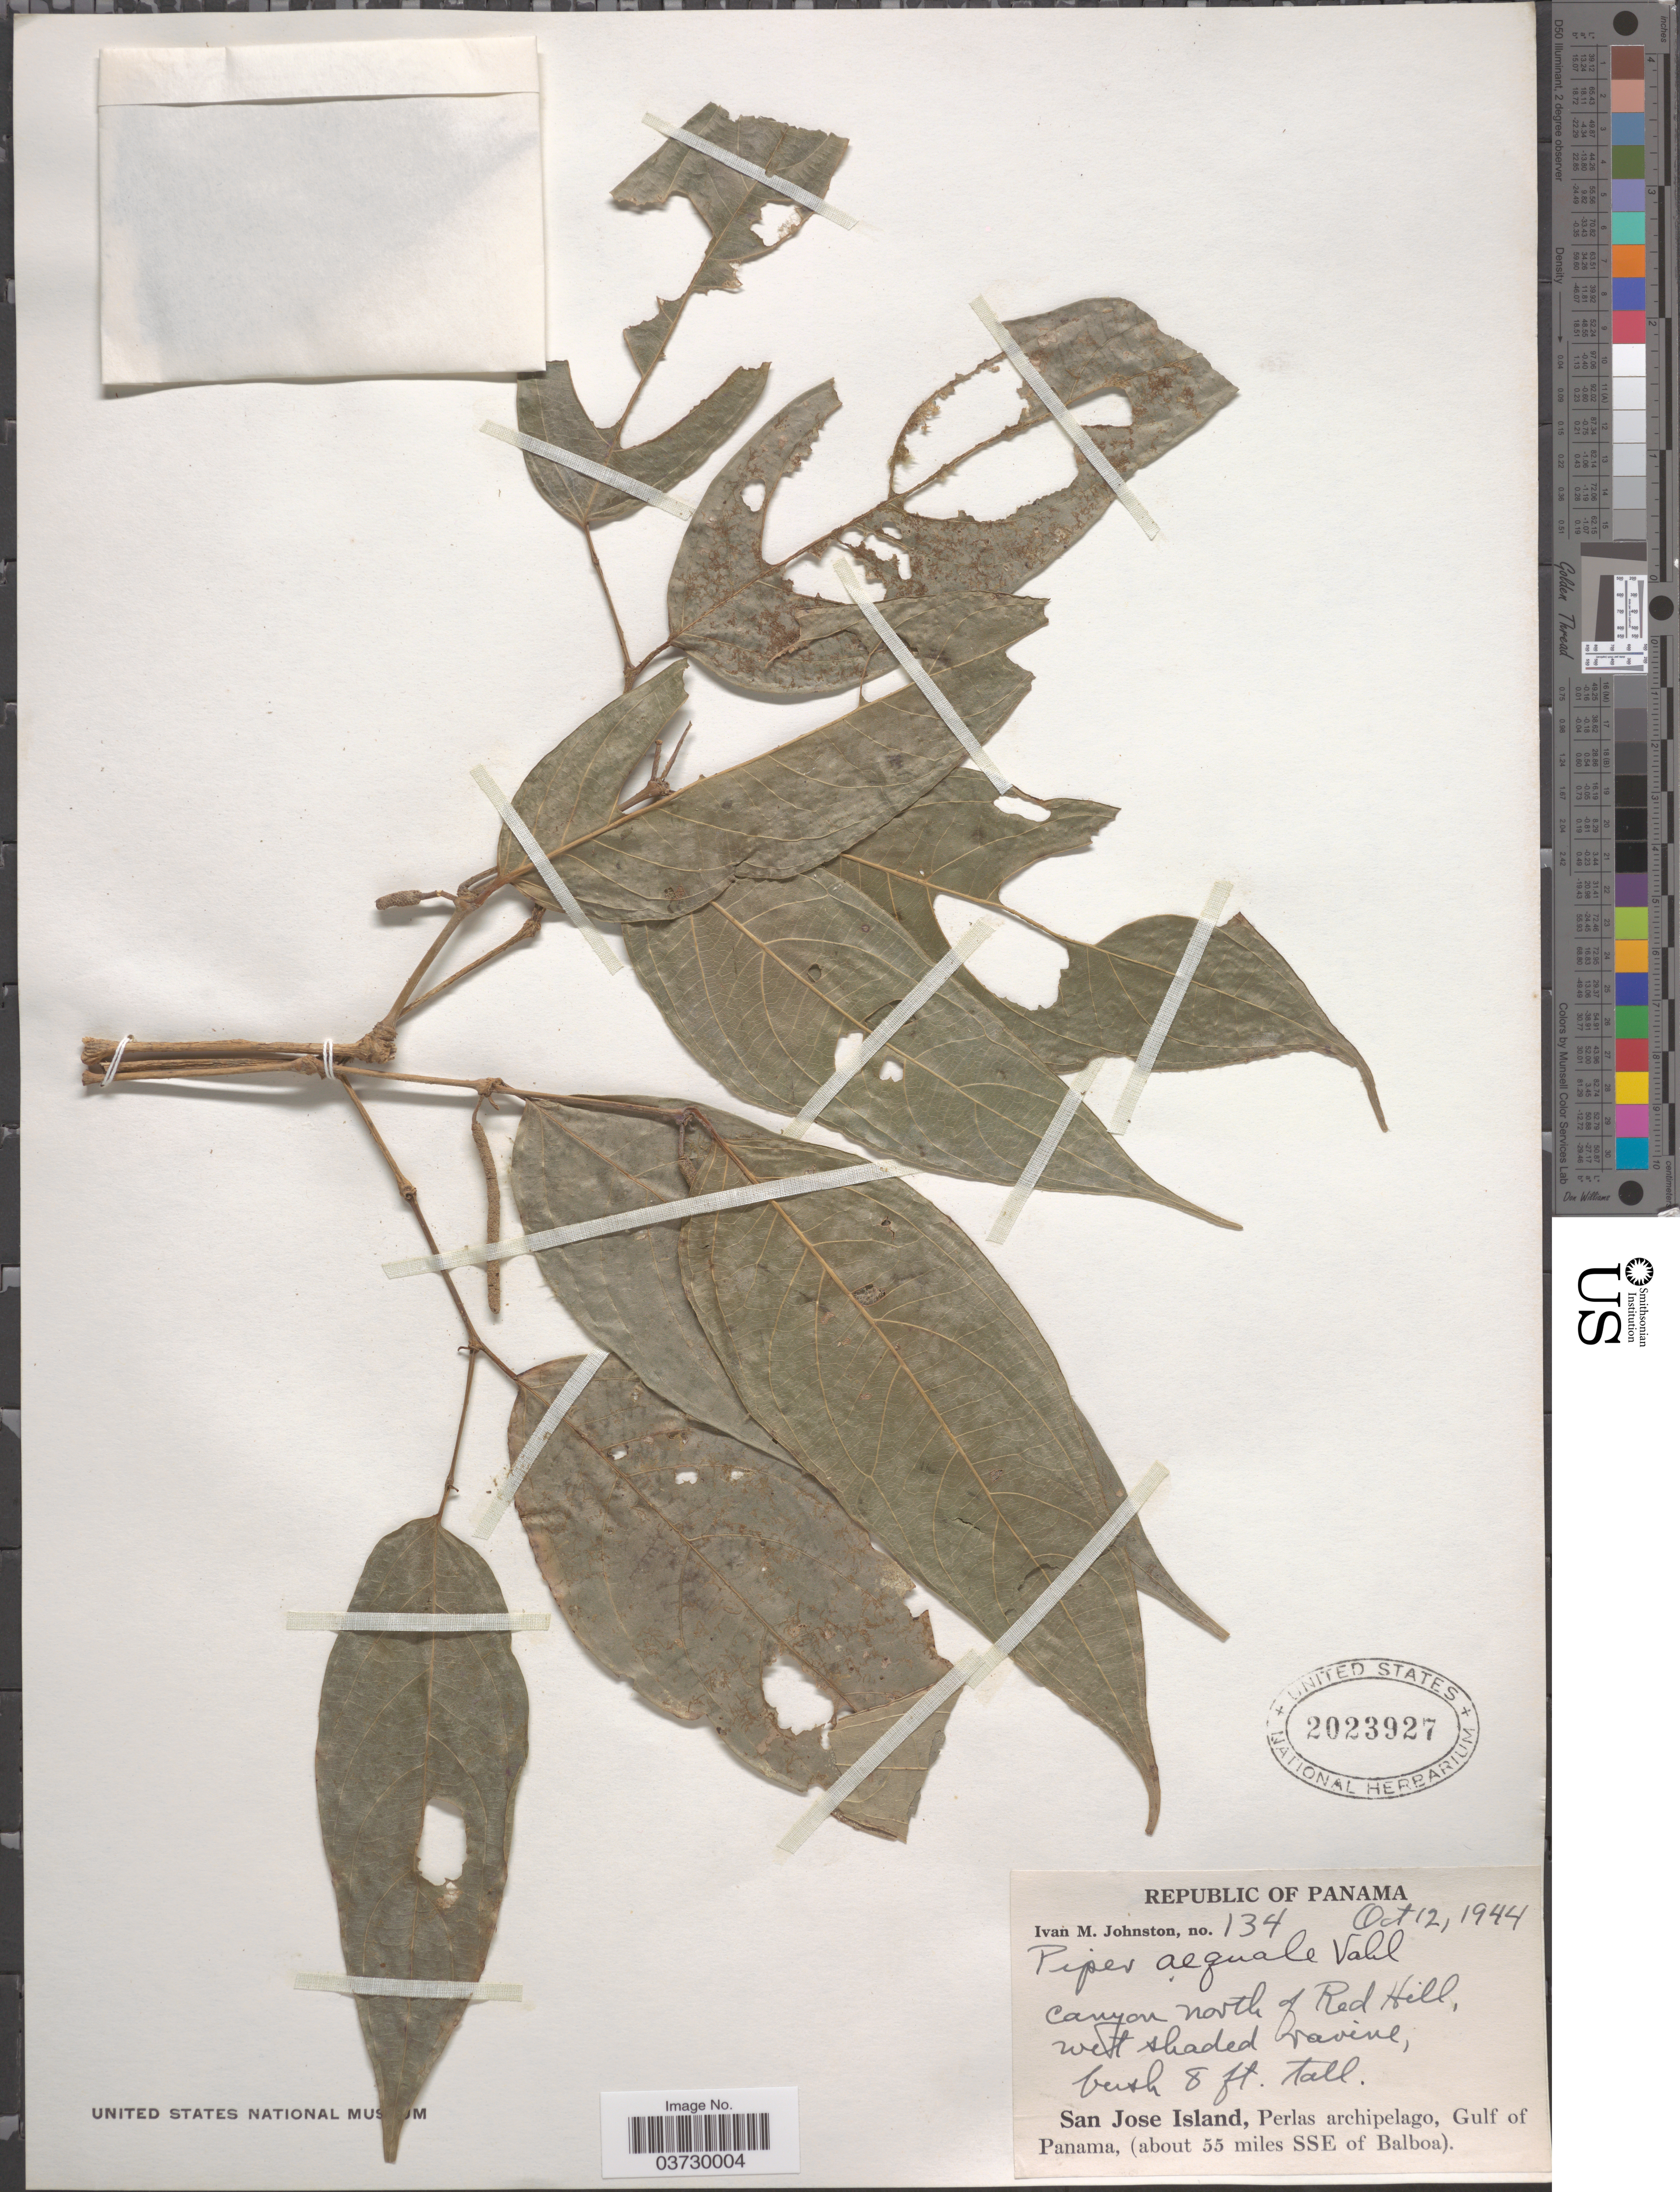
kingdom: Plantae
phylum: Tracheophyta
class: Magnoliopsida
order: Piperales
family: Piperaceae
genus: Piper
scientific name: Piper aequale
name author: Vahl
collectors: I.M. Johnston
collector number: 134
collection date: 1944-10-12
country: Panama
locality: Canyon north of Red Hill, San Jose Island, Perlas archipelago, Gulf of Panama, (about 55 miles SSE of Balboa).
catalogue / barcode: US 2023927